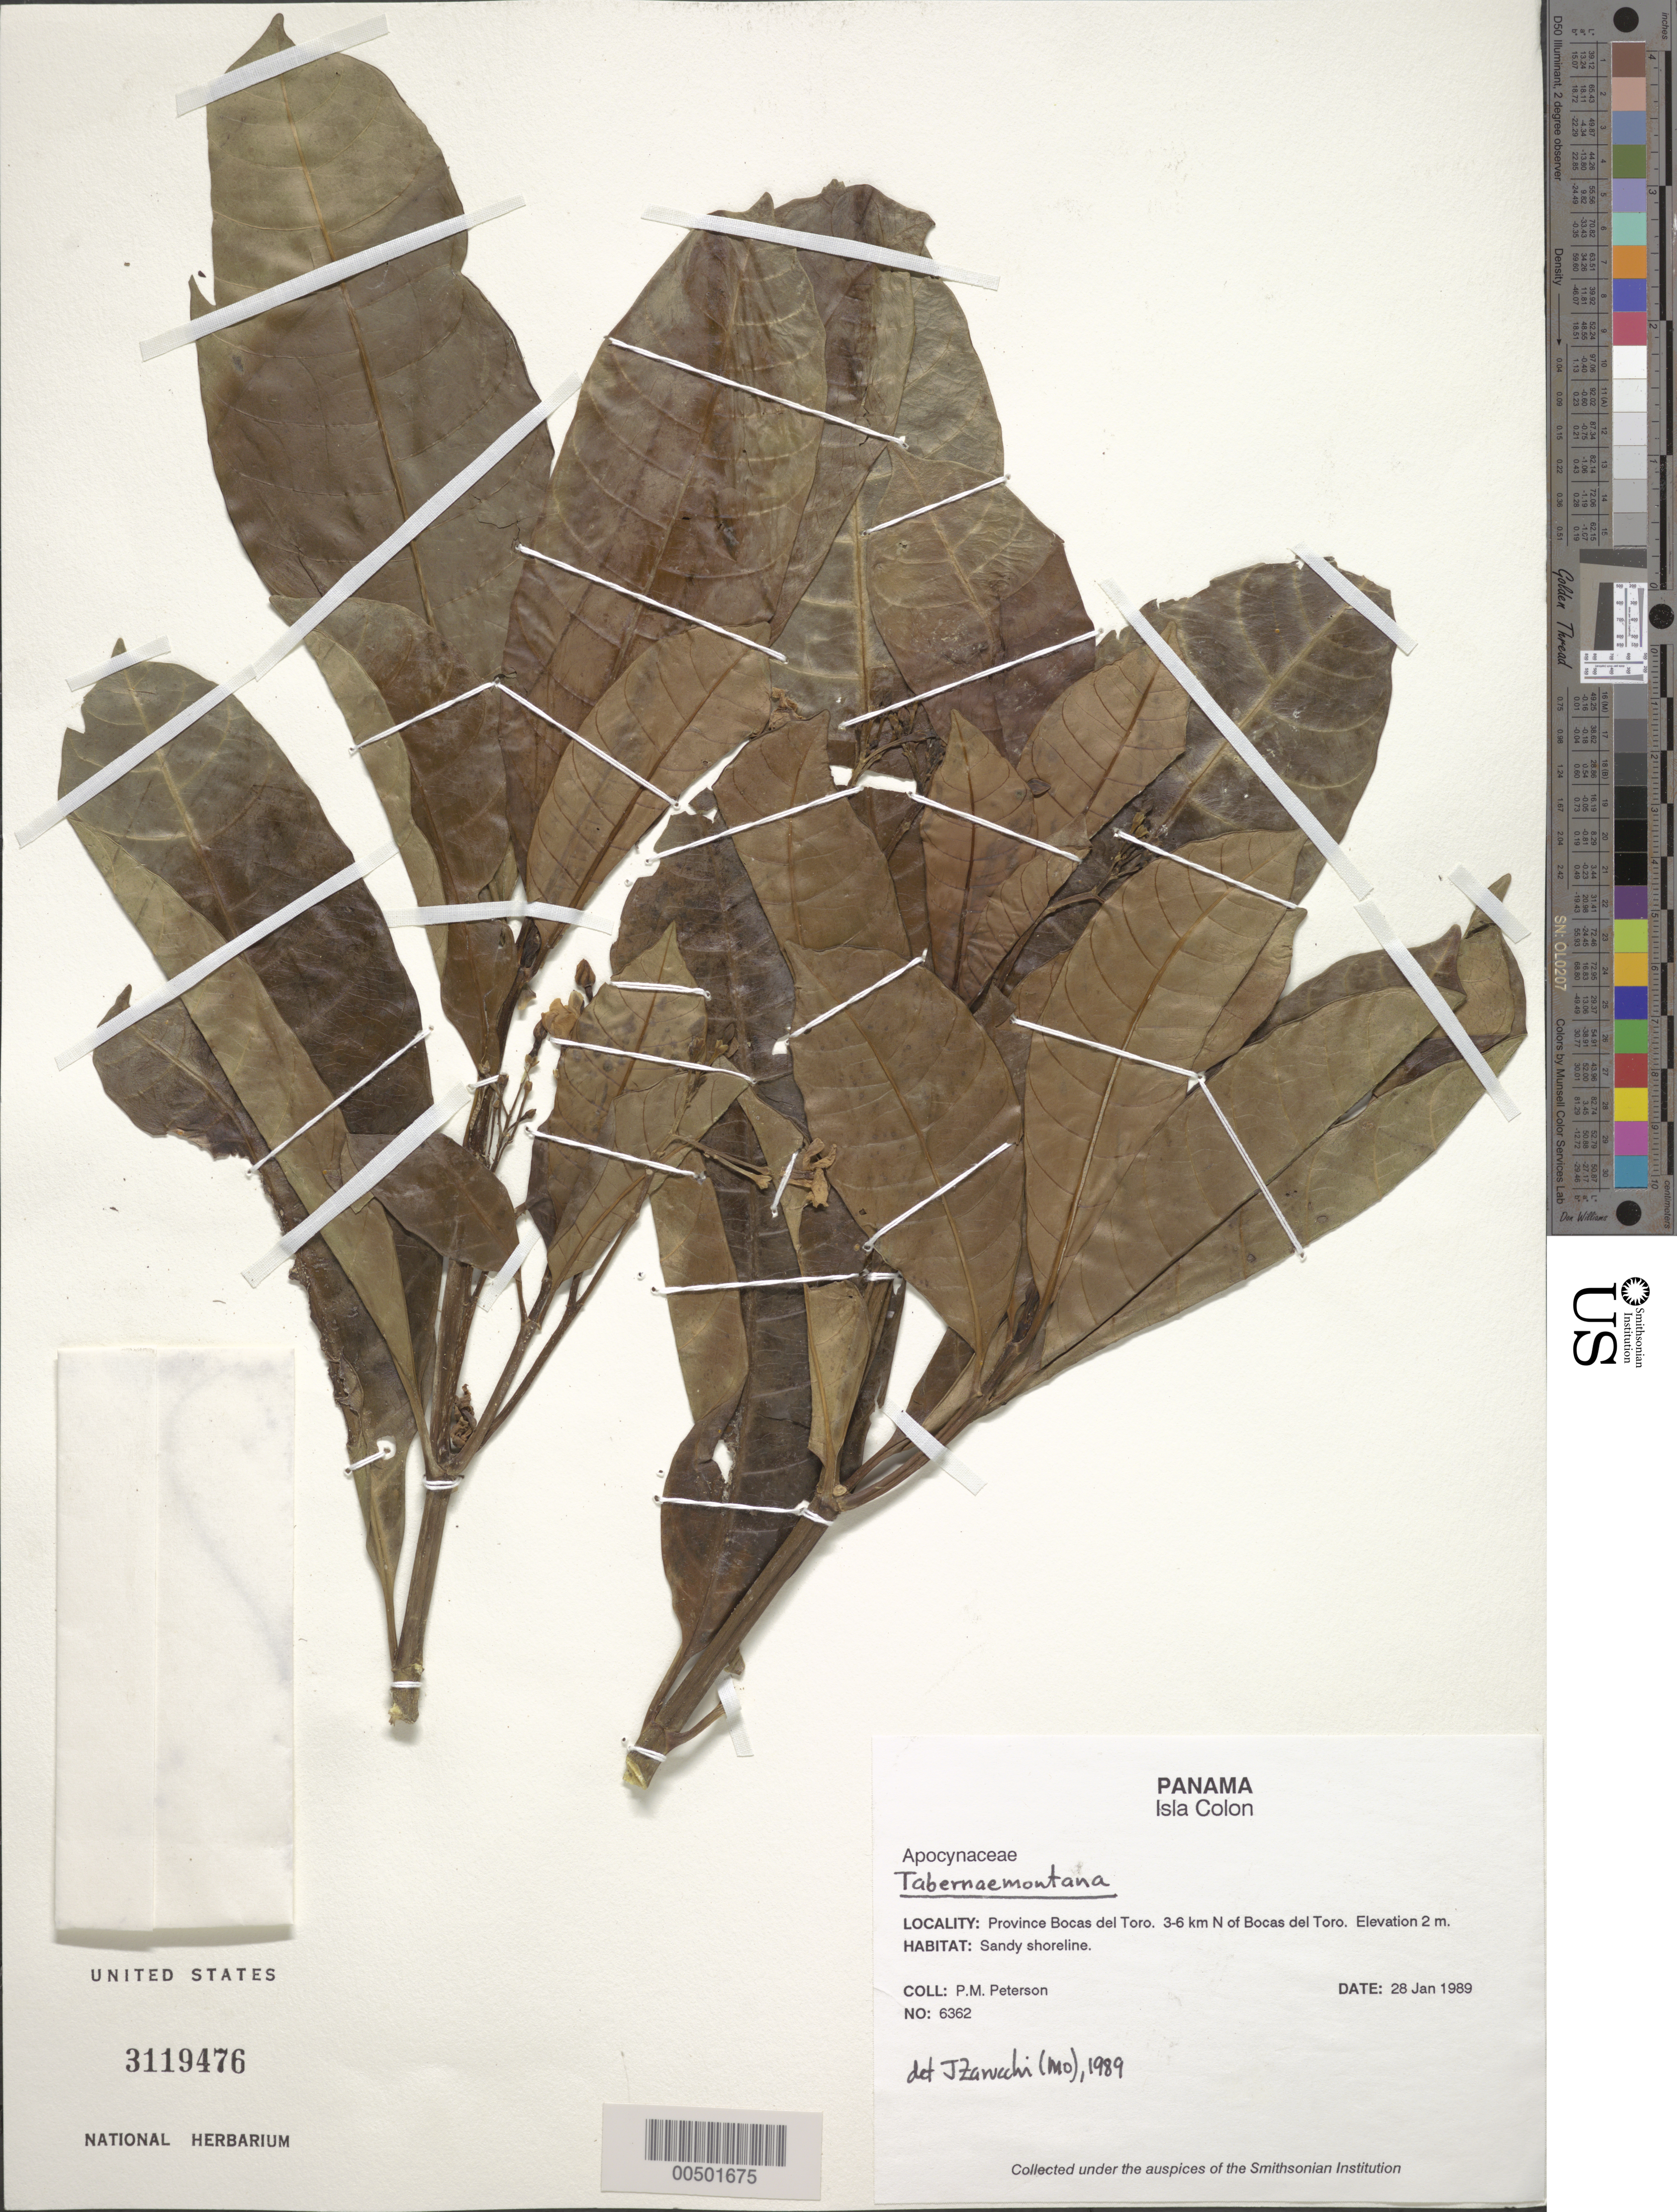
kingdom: Plantae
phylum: Tracheophyta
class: Magnoliopsida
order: Gentianales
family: Apocynaceae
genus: Tabernaemontana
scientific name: Tabernaemontana sp.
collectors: P. M. Peterson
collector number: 06362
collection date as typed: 28 Jan 1989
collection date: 1989-01-28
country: Panama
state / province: Bocas del Toro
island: Colón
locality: Isla Colon, 3-6 km N of Bocas del Toro.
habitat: Sandy shoreline.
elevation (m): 2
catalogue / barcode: US 3119476